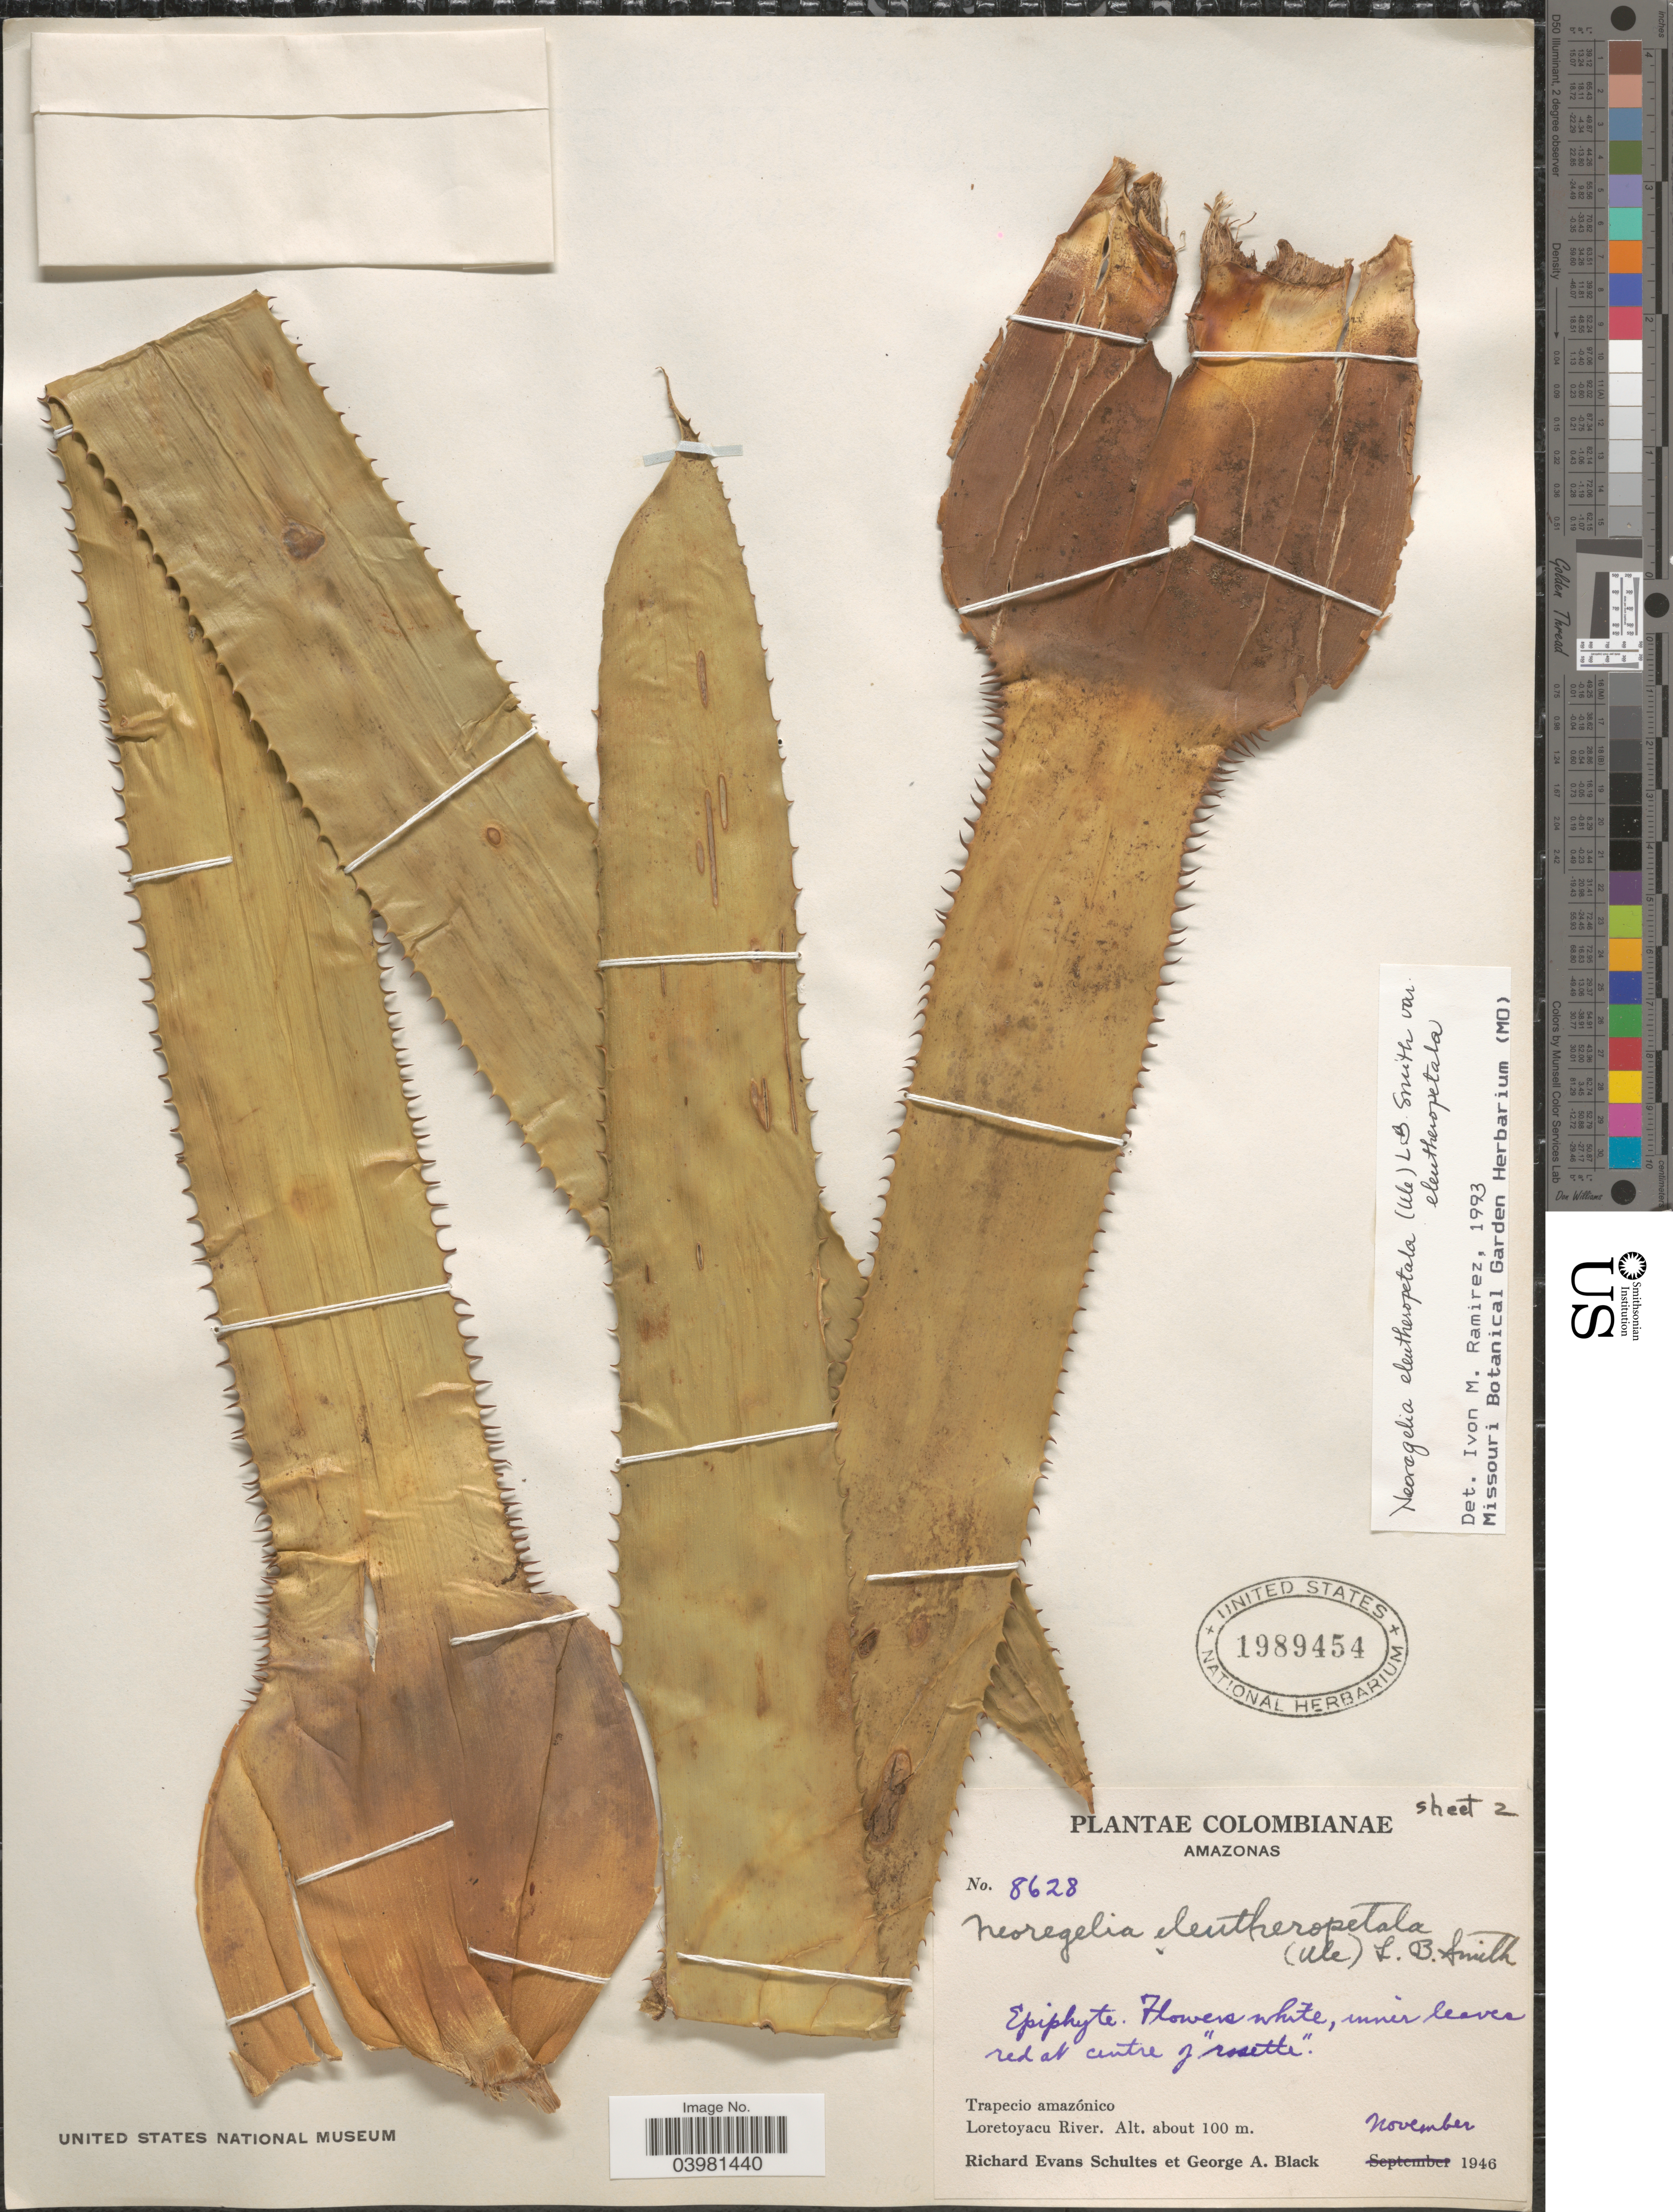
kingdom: Plantae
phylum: Tracheophyta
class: Liliopsida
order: Poales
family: Bromeliaceae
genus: Neoregelia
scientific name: Neoregelia eleutheropetala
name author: (Ule) L.B. Sm.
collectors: R. E. Schultes & G. A. Black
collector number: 8628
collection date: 1946-11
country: Colombia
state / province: Amazônas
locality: Trapecio amazónico. Loretoyacu River.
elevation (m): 100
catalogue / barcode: US 1989454